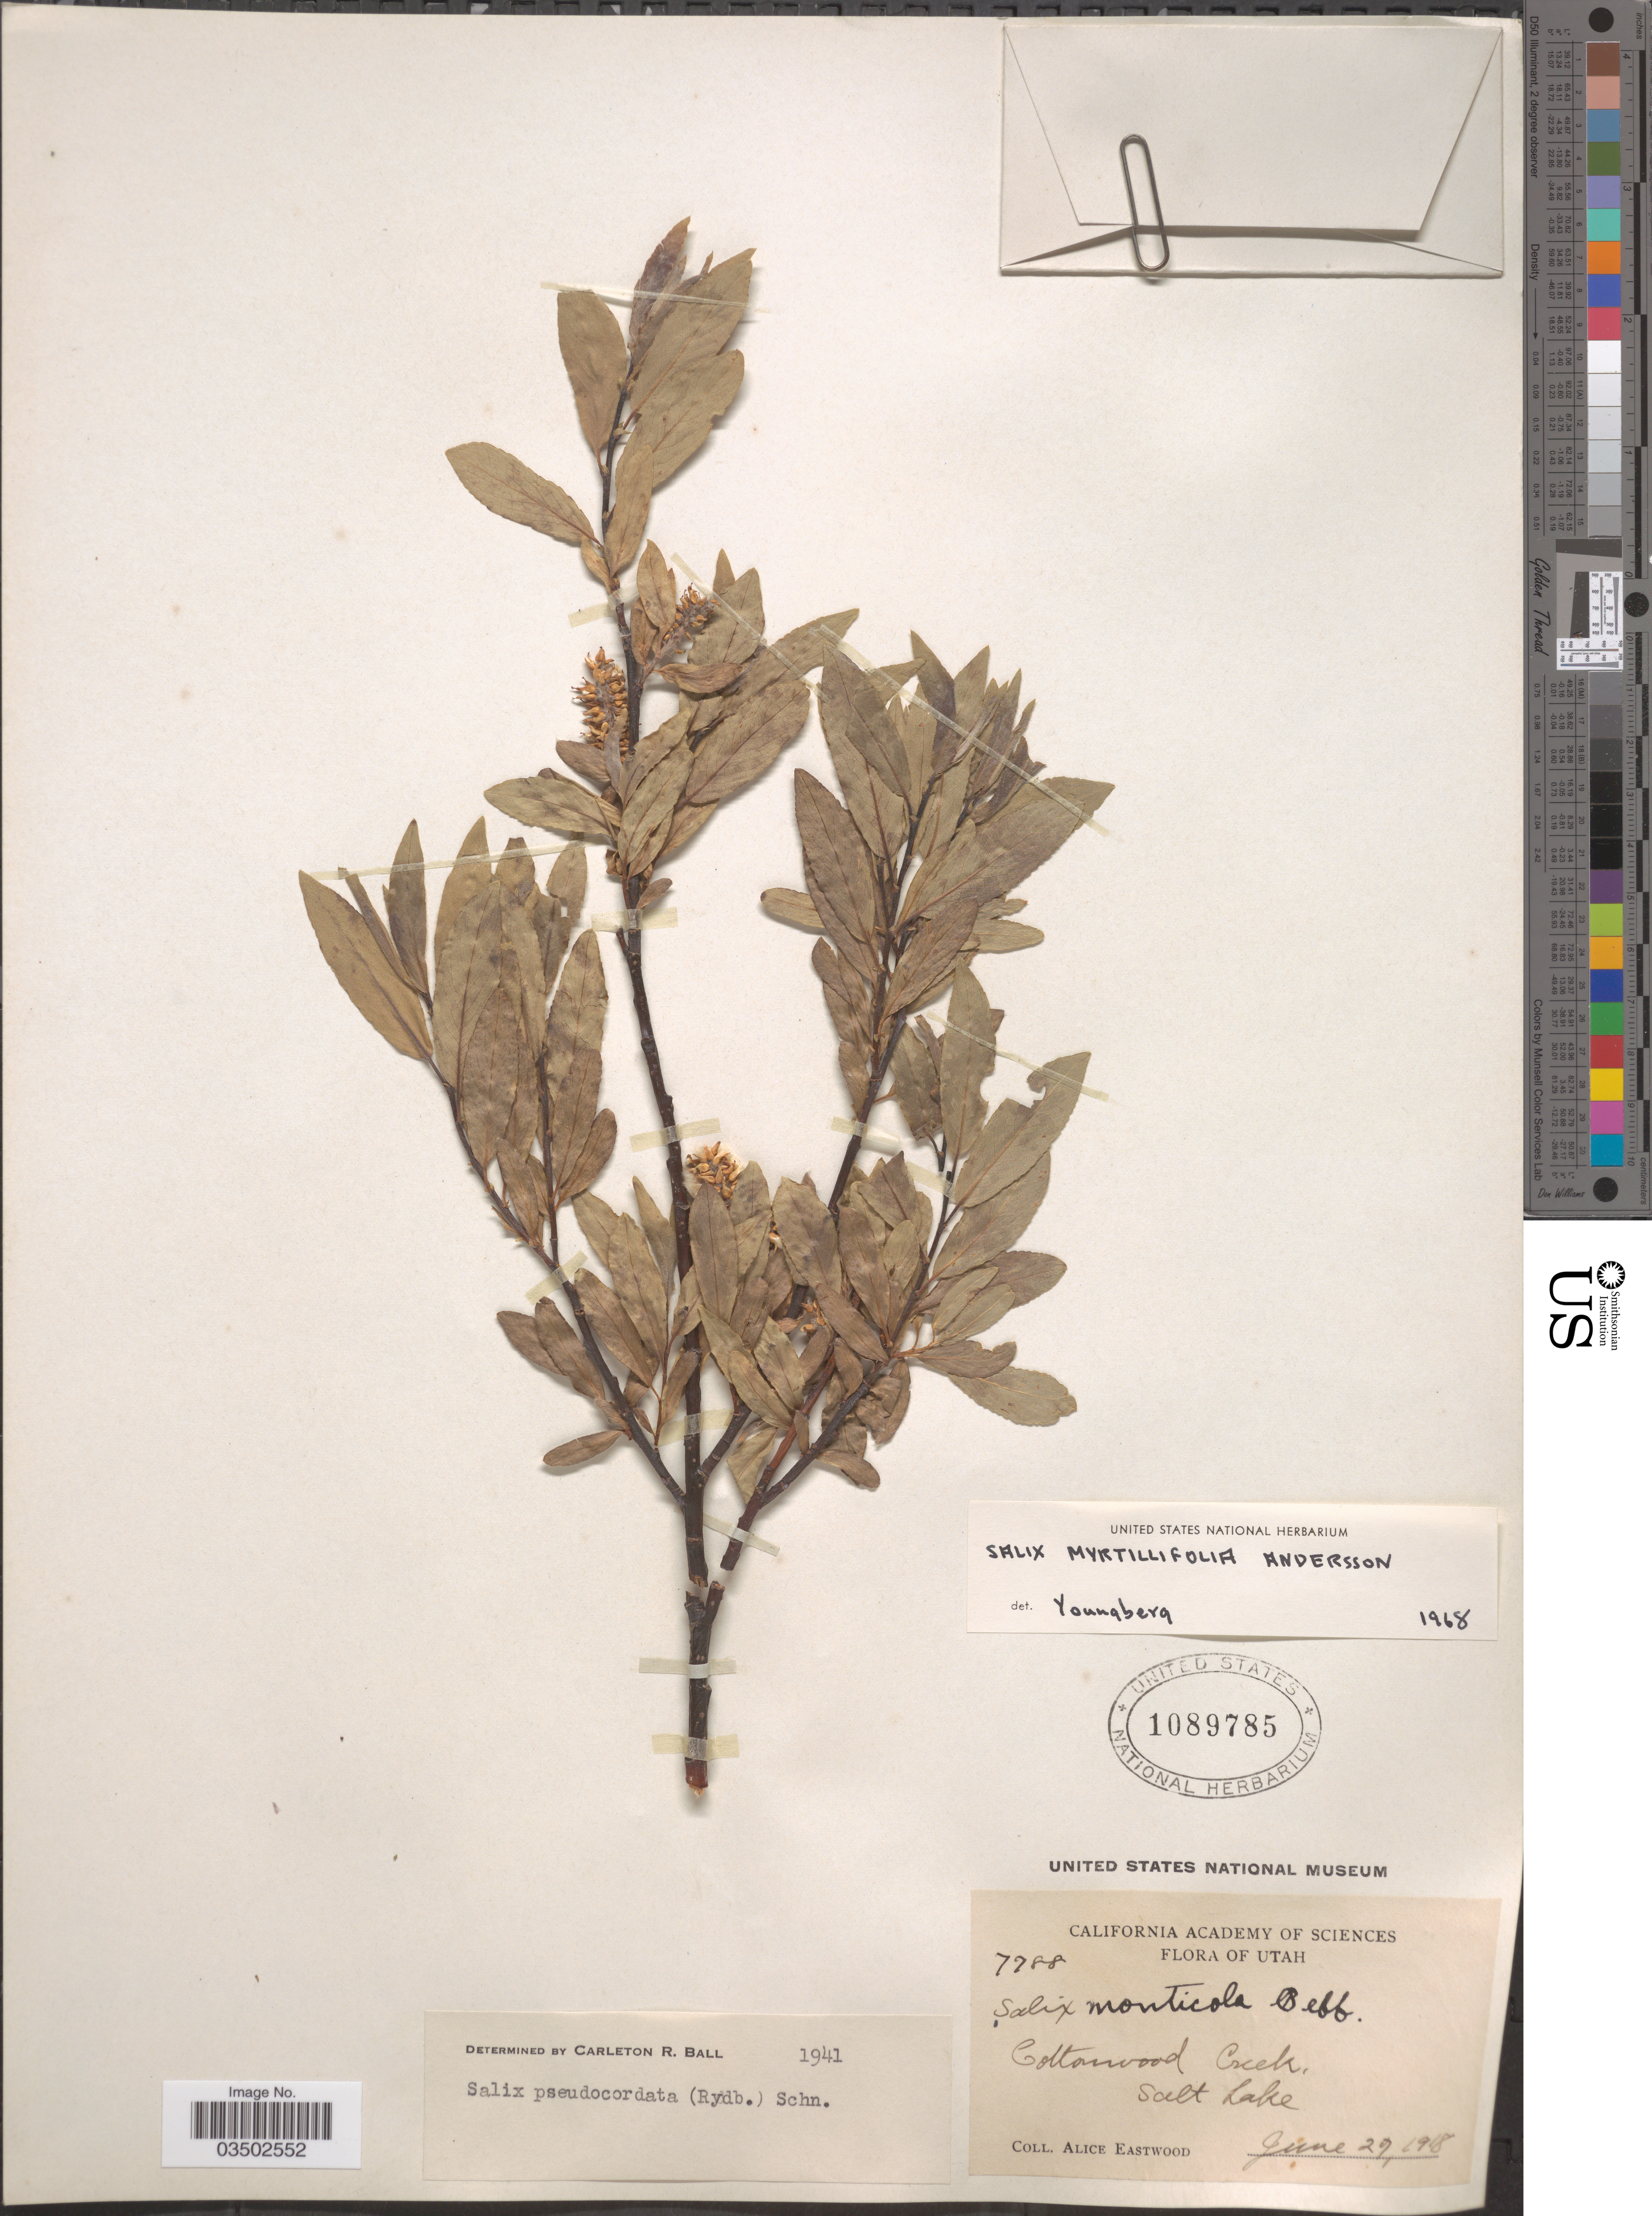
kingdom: Plantae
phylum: Tracheophyta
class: Magnoliopsida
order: Malpighiales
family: Salicaceae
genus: Salix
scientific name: Salix pseudocordata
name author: (Andersson) Andersson ex Rydb.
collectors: A. Eastwood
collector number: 7788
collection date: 1918-06-27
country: United States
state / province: Utah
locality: Cottonwood Creek, Salt Lake.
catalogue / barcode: US 1089785